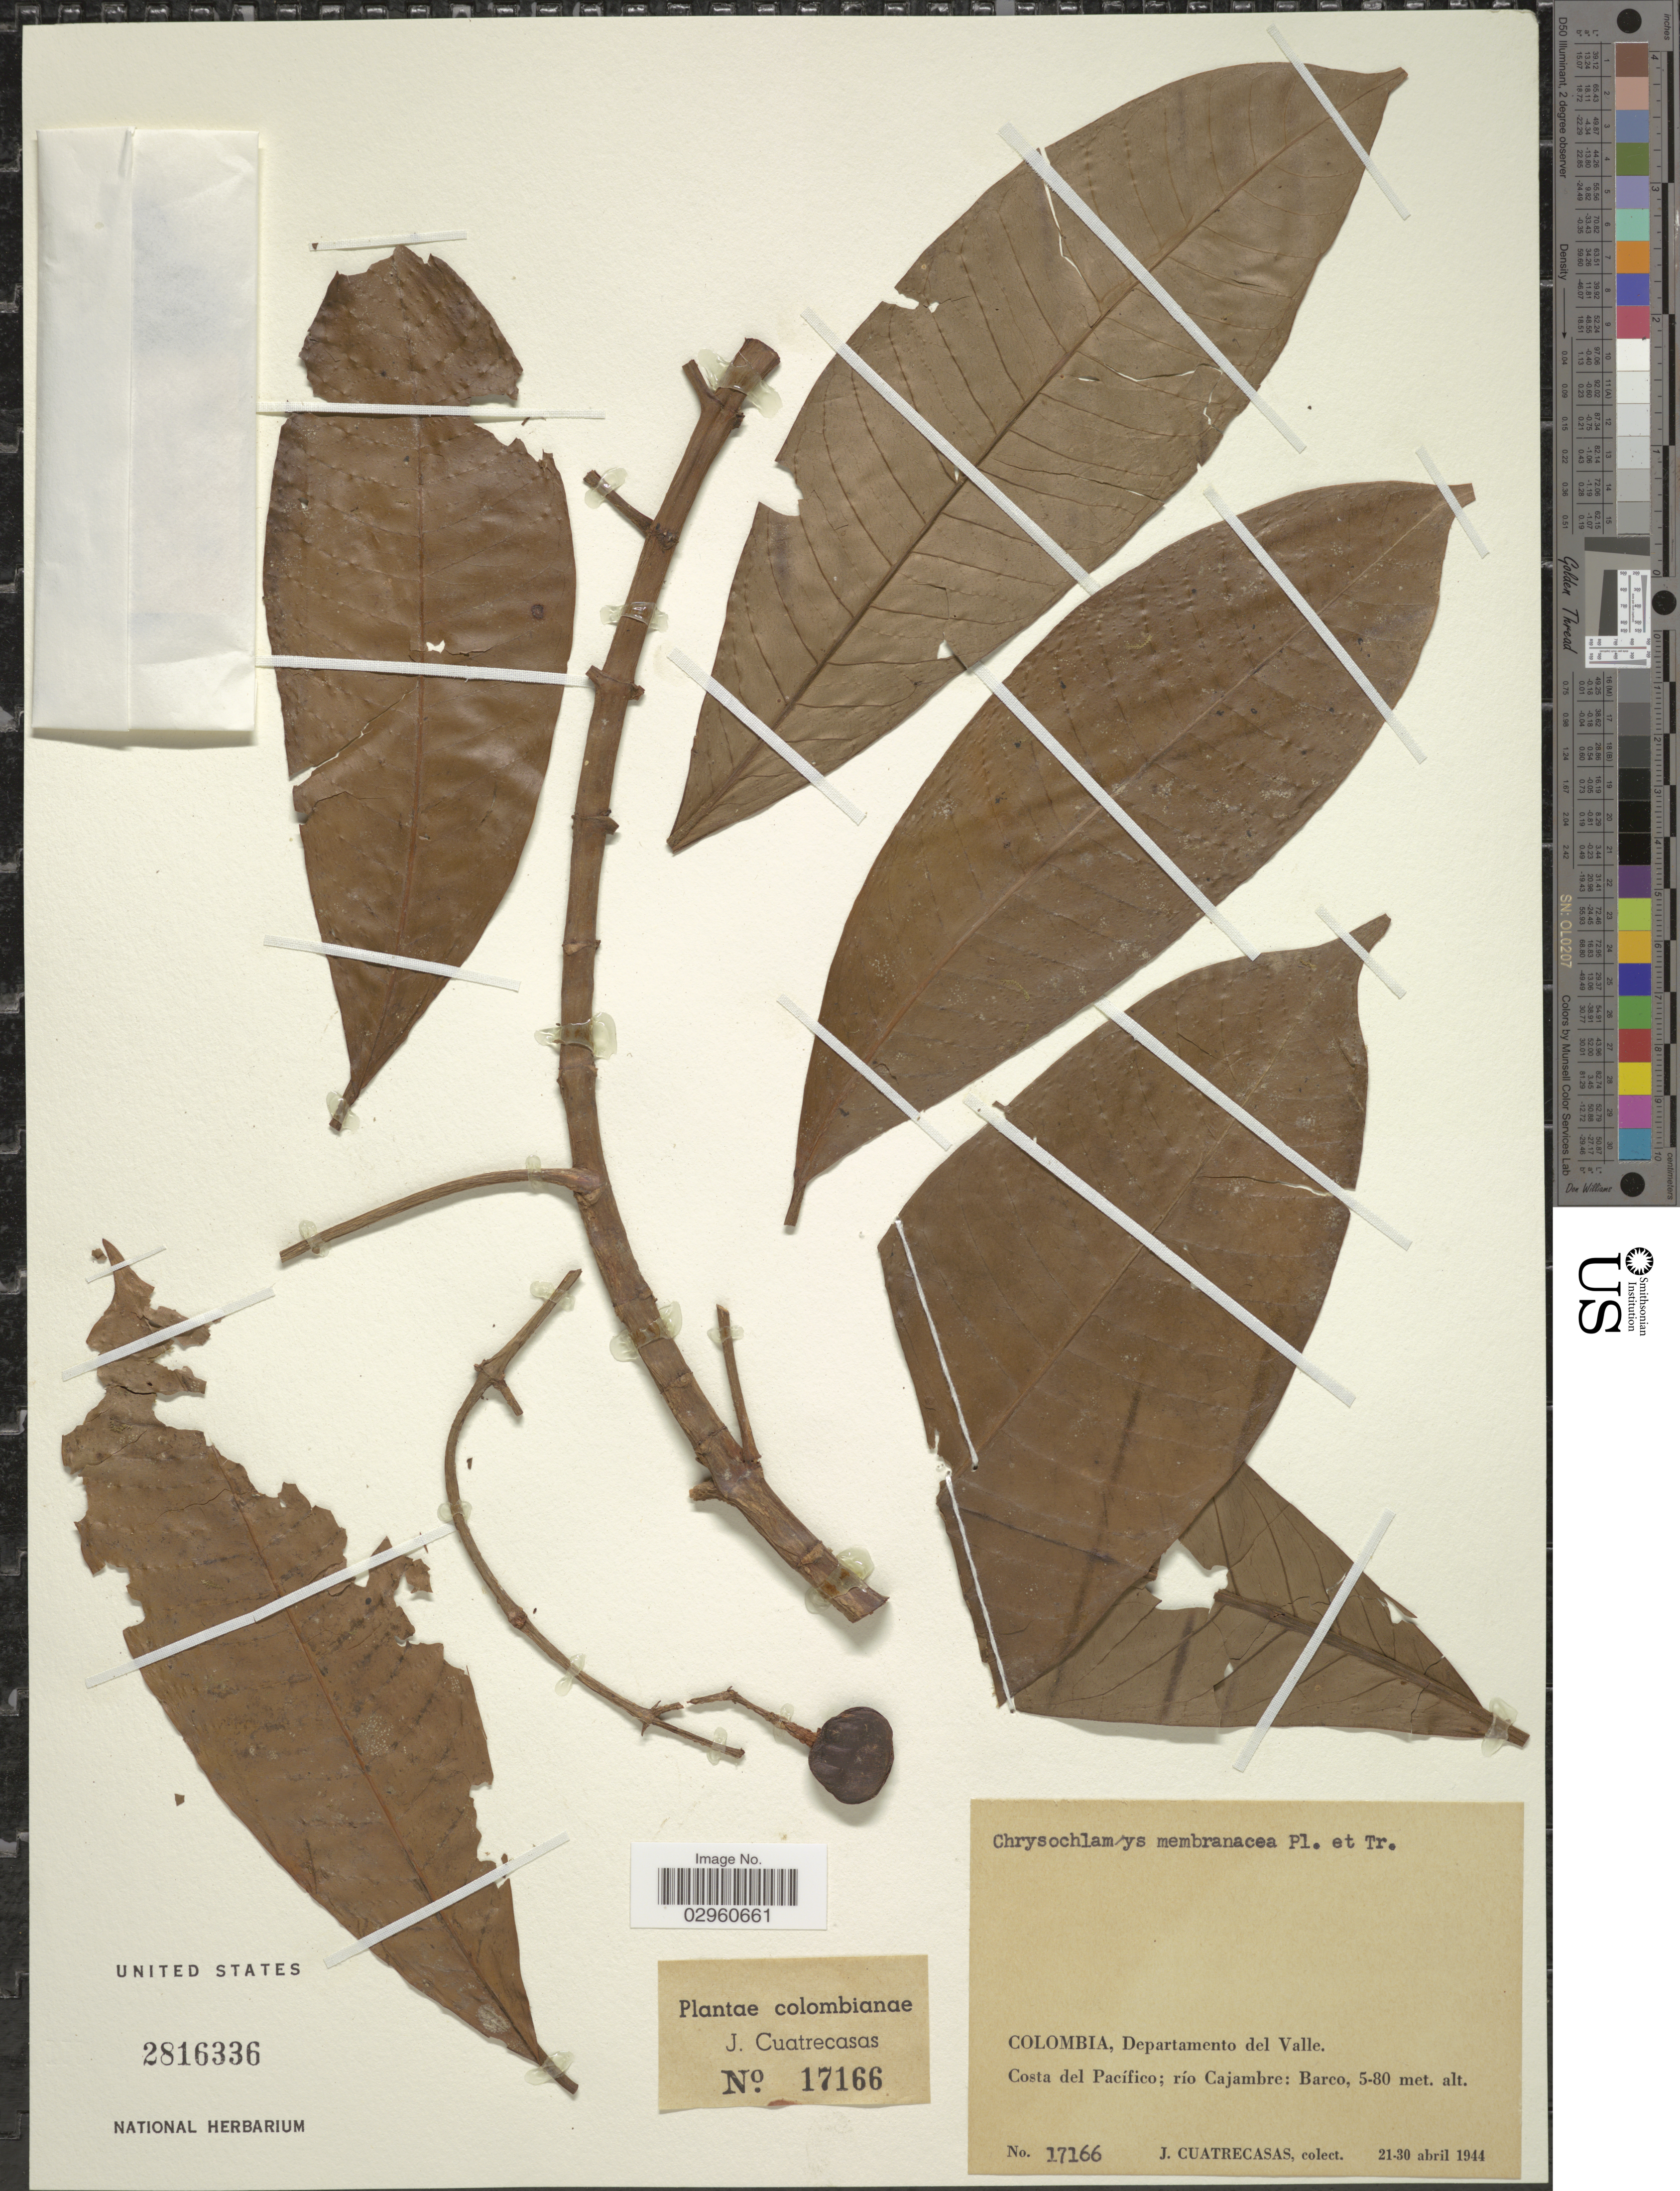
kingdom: Plantae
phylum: Tracheophyta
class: Magnoliopsida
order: Malpighiales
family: Clusiaceae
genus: Chrysochlamys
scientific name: Chrysochlamys membranacea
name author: Planch. & Triana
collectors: J. Cuatrecasas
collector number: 17166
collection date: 1944-04-21/1944-04-30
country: Colombia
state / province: Valle del Cauca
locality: Departamento del Valle. Costa del Pacífico; río Cajambre: Barco.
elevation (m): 5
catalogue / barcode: US 2816336